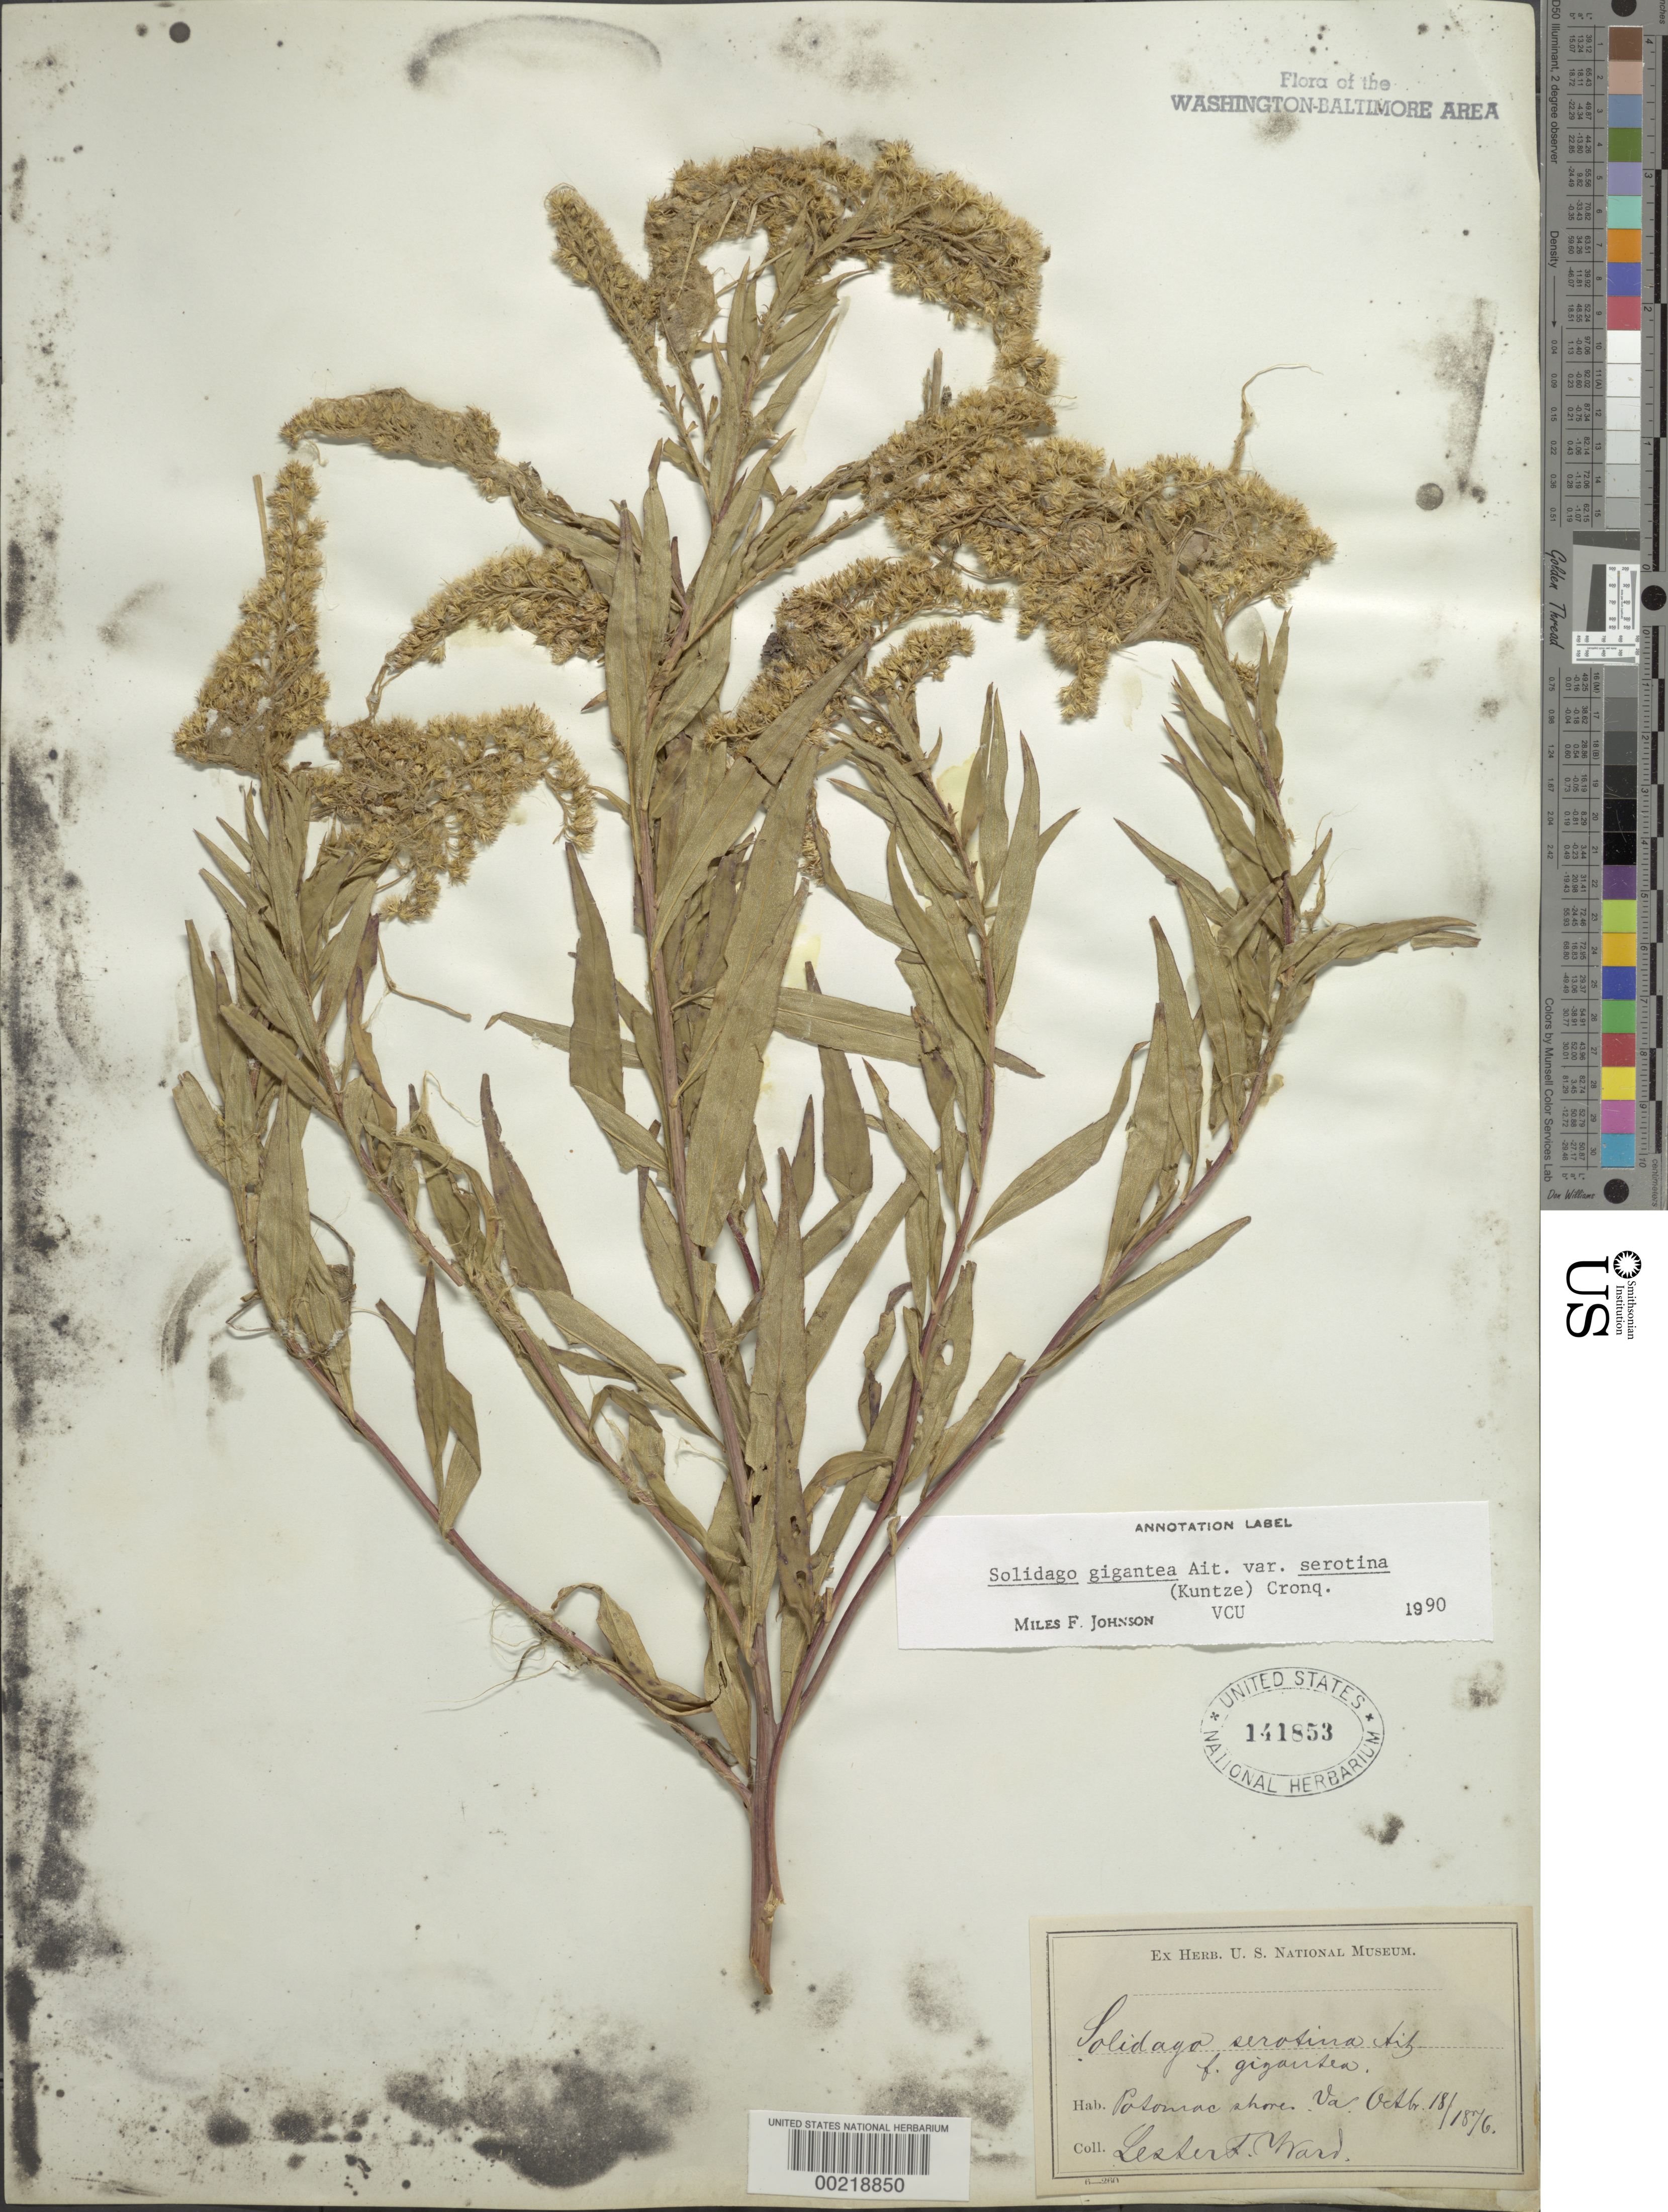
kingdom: Plantae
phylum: Tracheophyta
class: Magnoliopsida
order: Asterales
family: Asteraceae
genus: Solidago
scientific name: Solidago gigantea var. serotina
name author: Fernald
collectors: L. F. Ward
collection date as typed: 18 Oct 1876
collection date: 1876-10-18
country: United States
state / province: Virginia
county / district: Fairfax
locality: West Falls Church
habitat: Shore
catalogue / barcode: US 141853